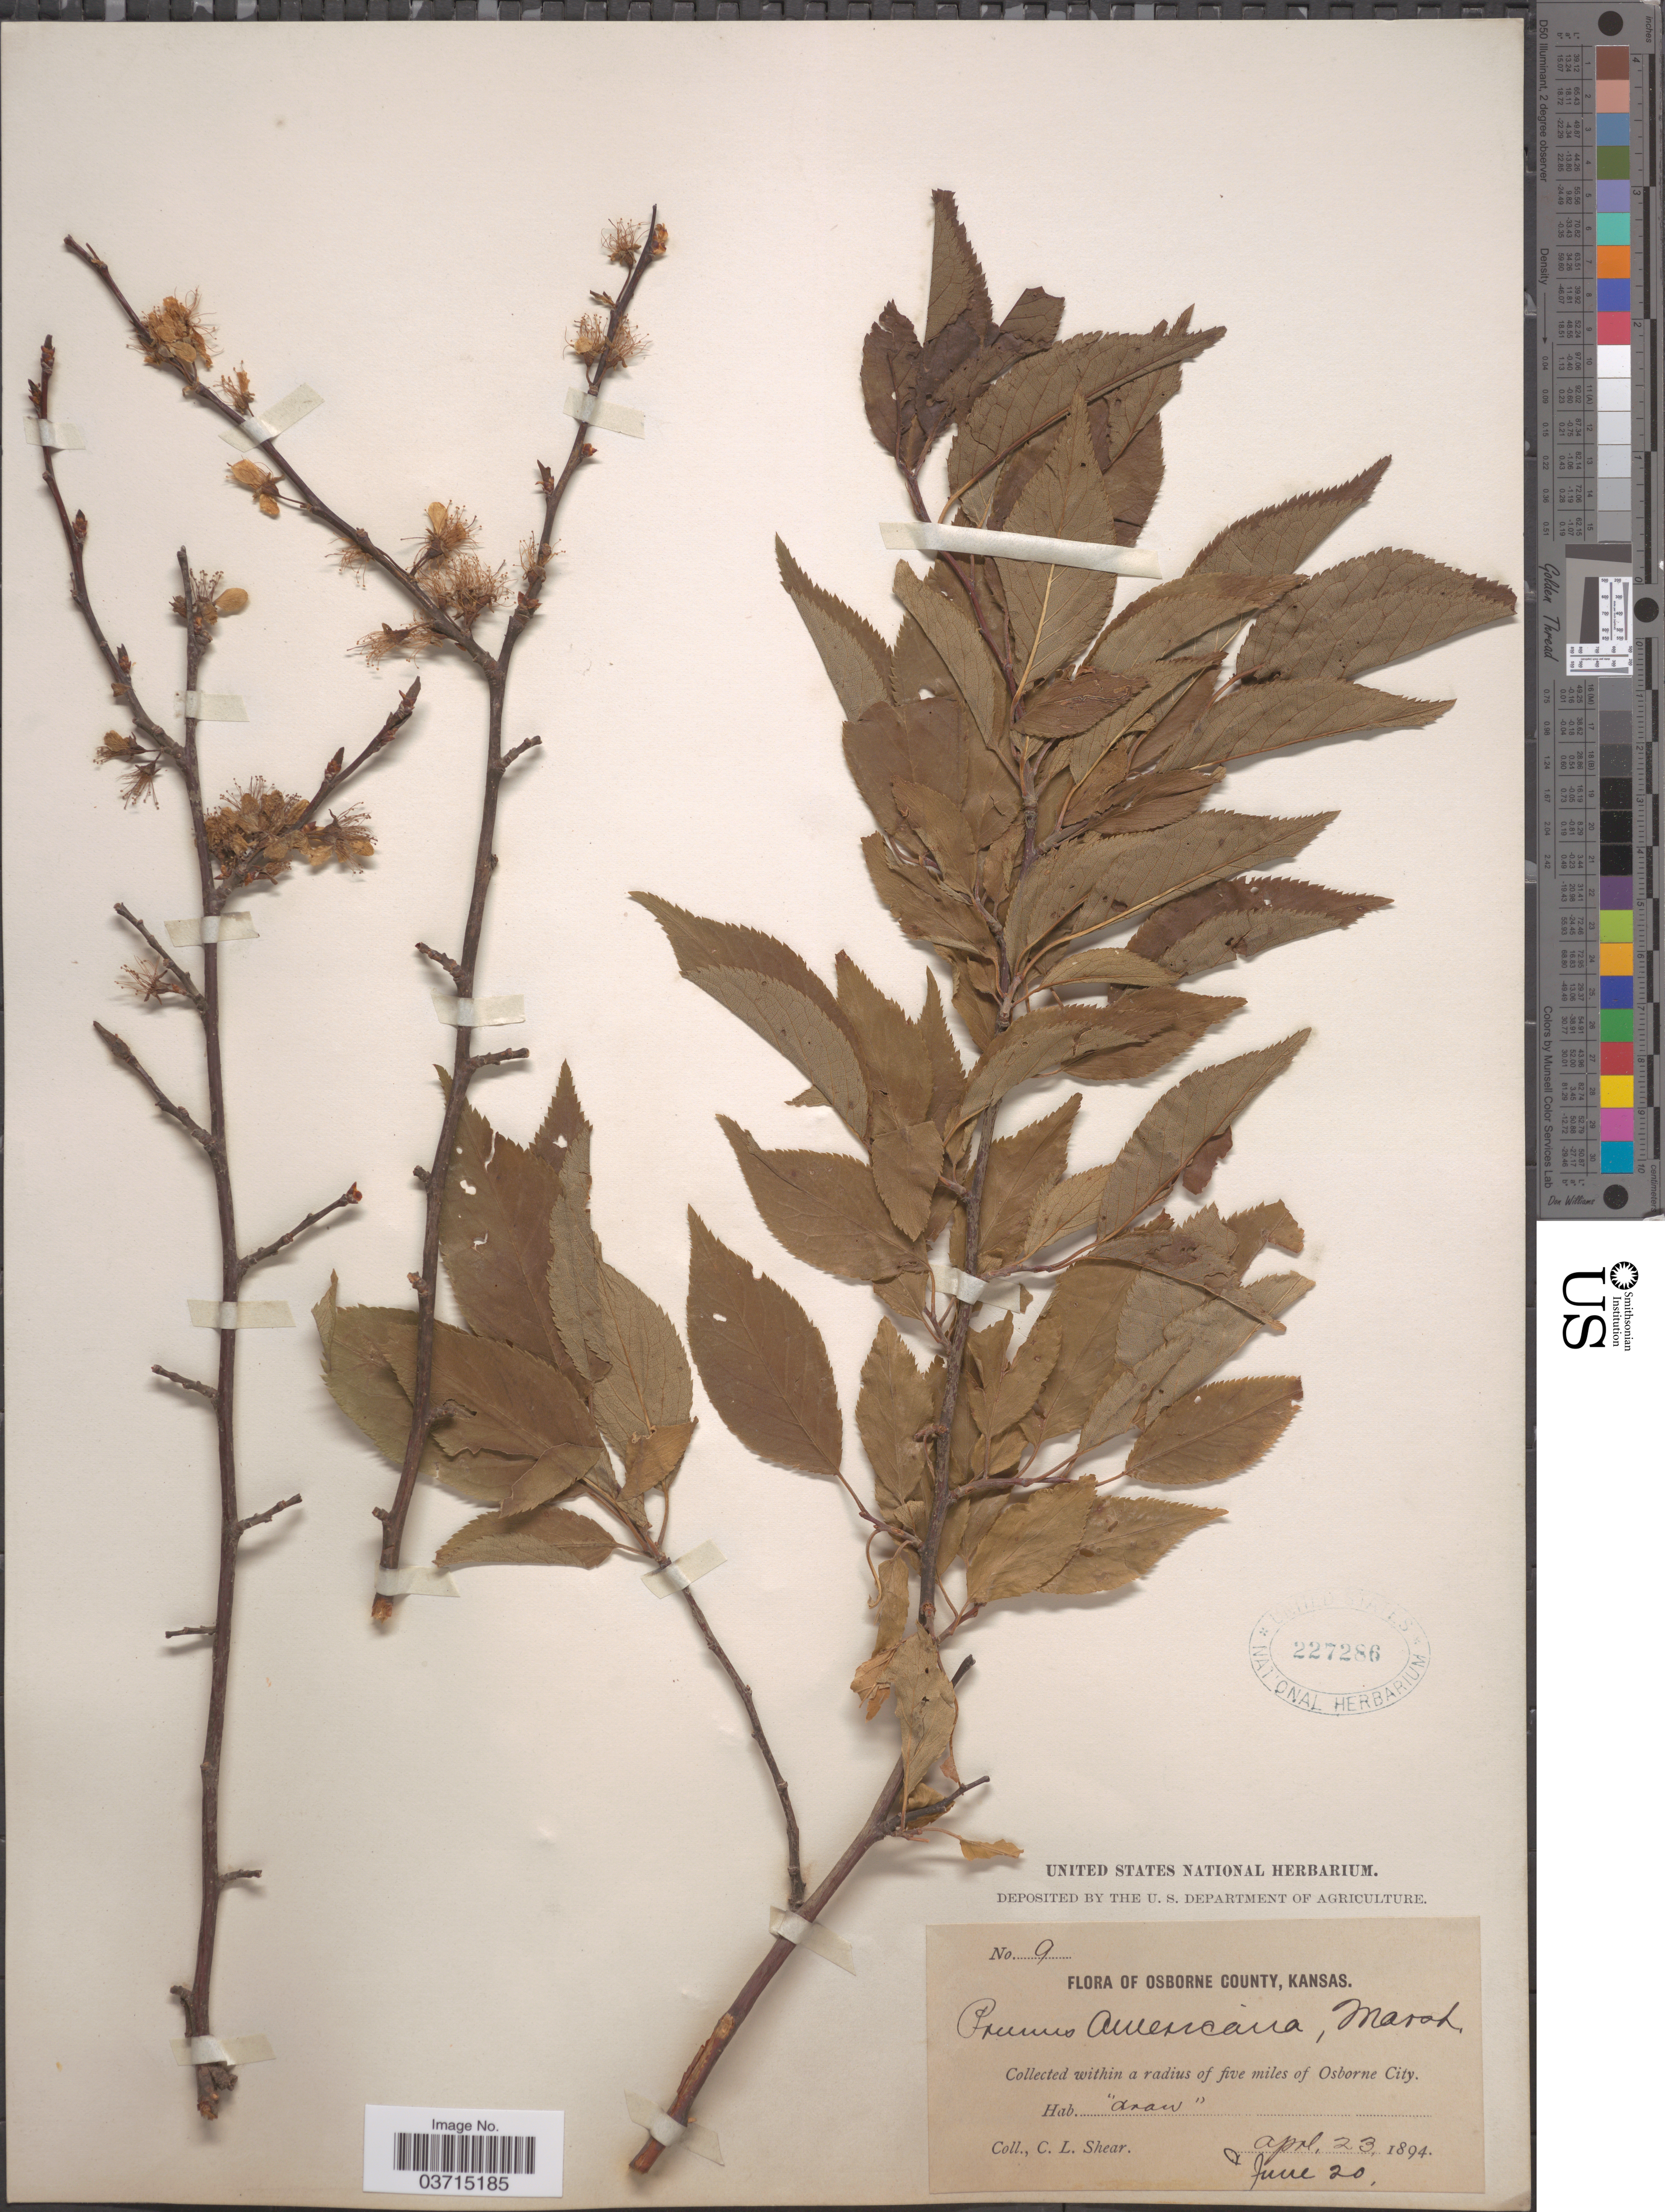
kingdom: Plantae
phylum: Tracheophyta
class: Magnoliopsida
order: Rosales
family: Rosaceae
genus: Prunus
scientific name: Prunus americana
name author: Marshall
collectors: C. L. Shear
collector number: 9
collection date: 1894-04-23/1894-06-20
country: United States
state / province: Kansas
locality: Osborne County. Within a radius of five miles of Osborne City.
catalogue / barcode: US 227286